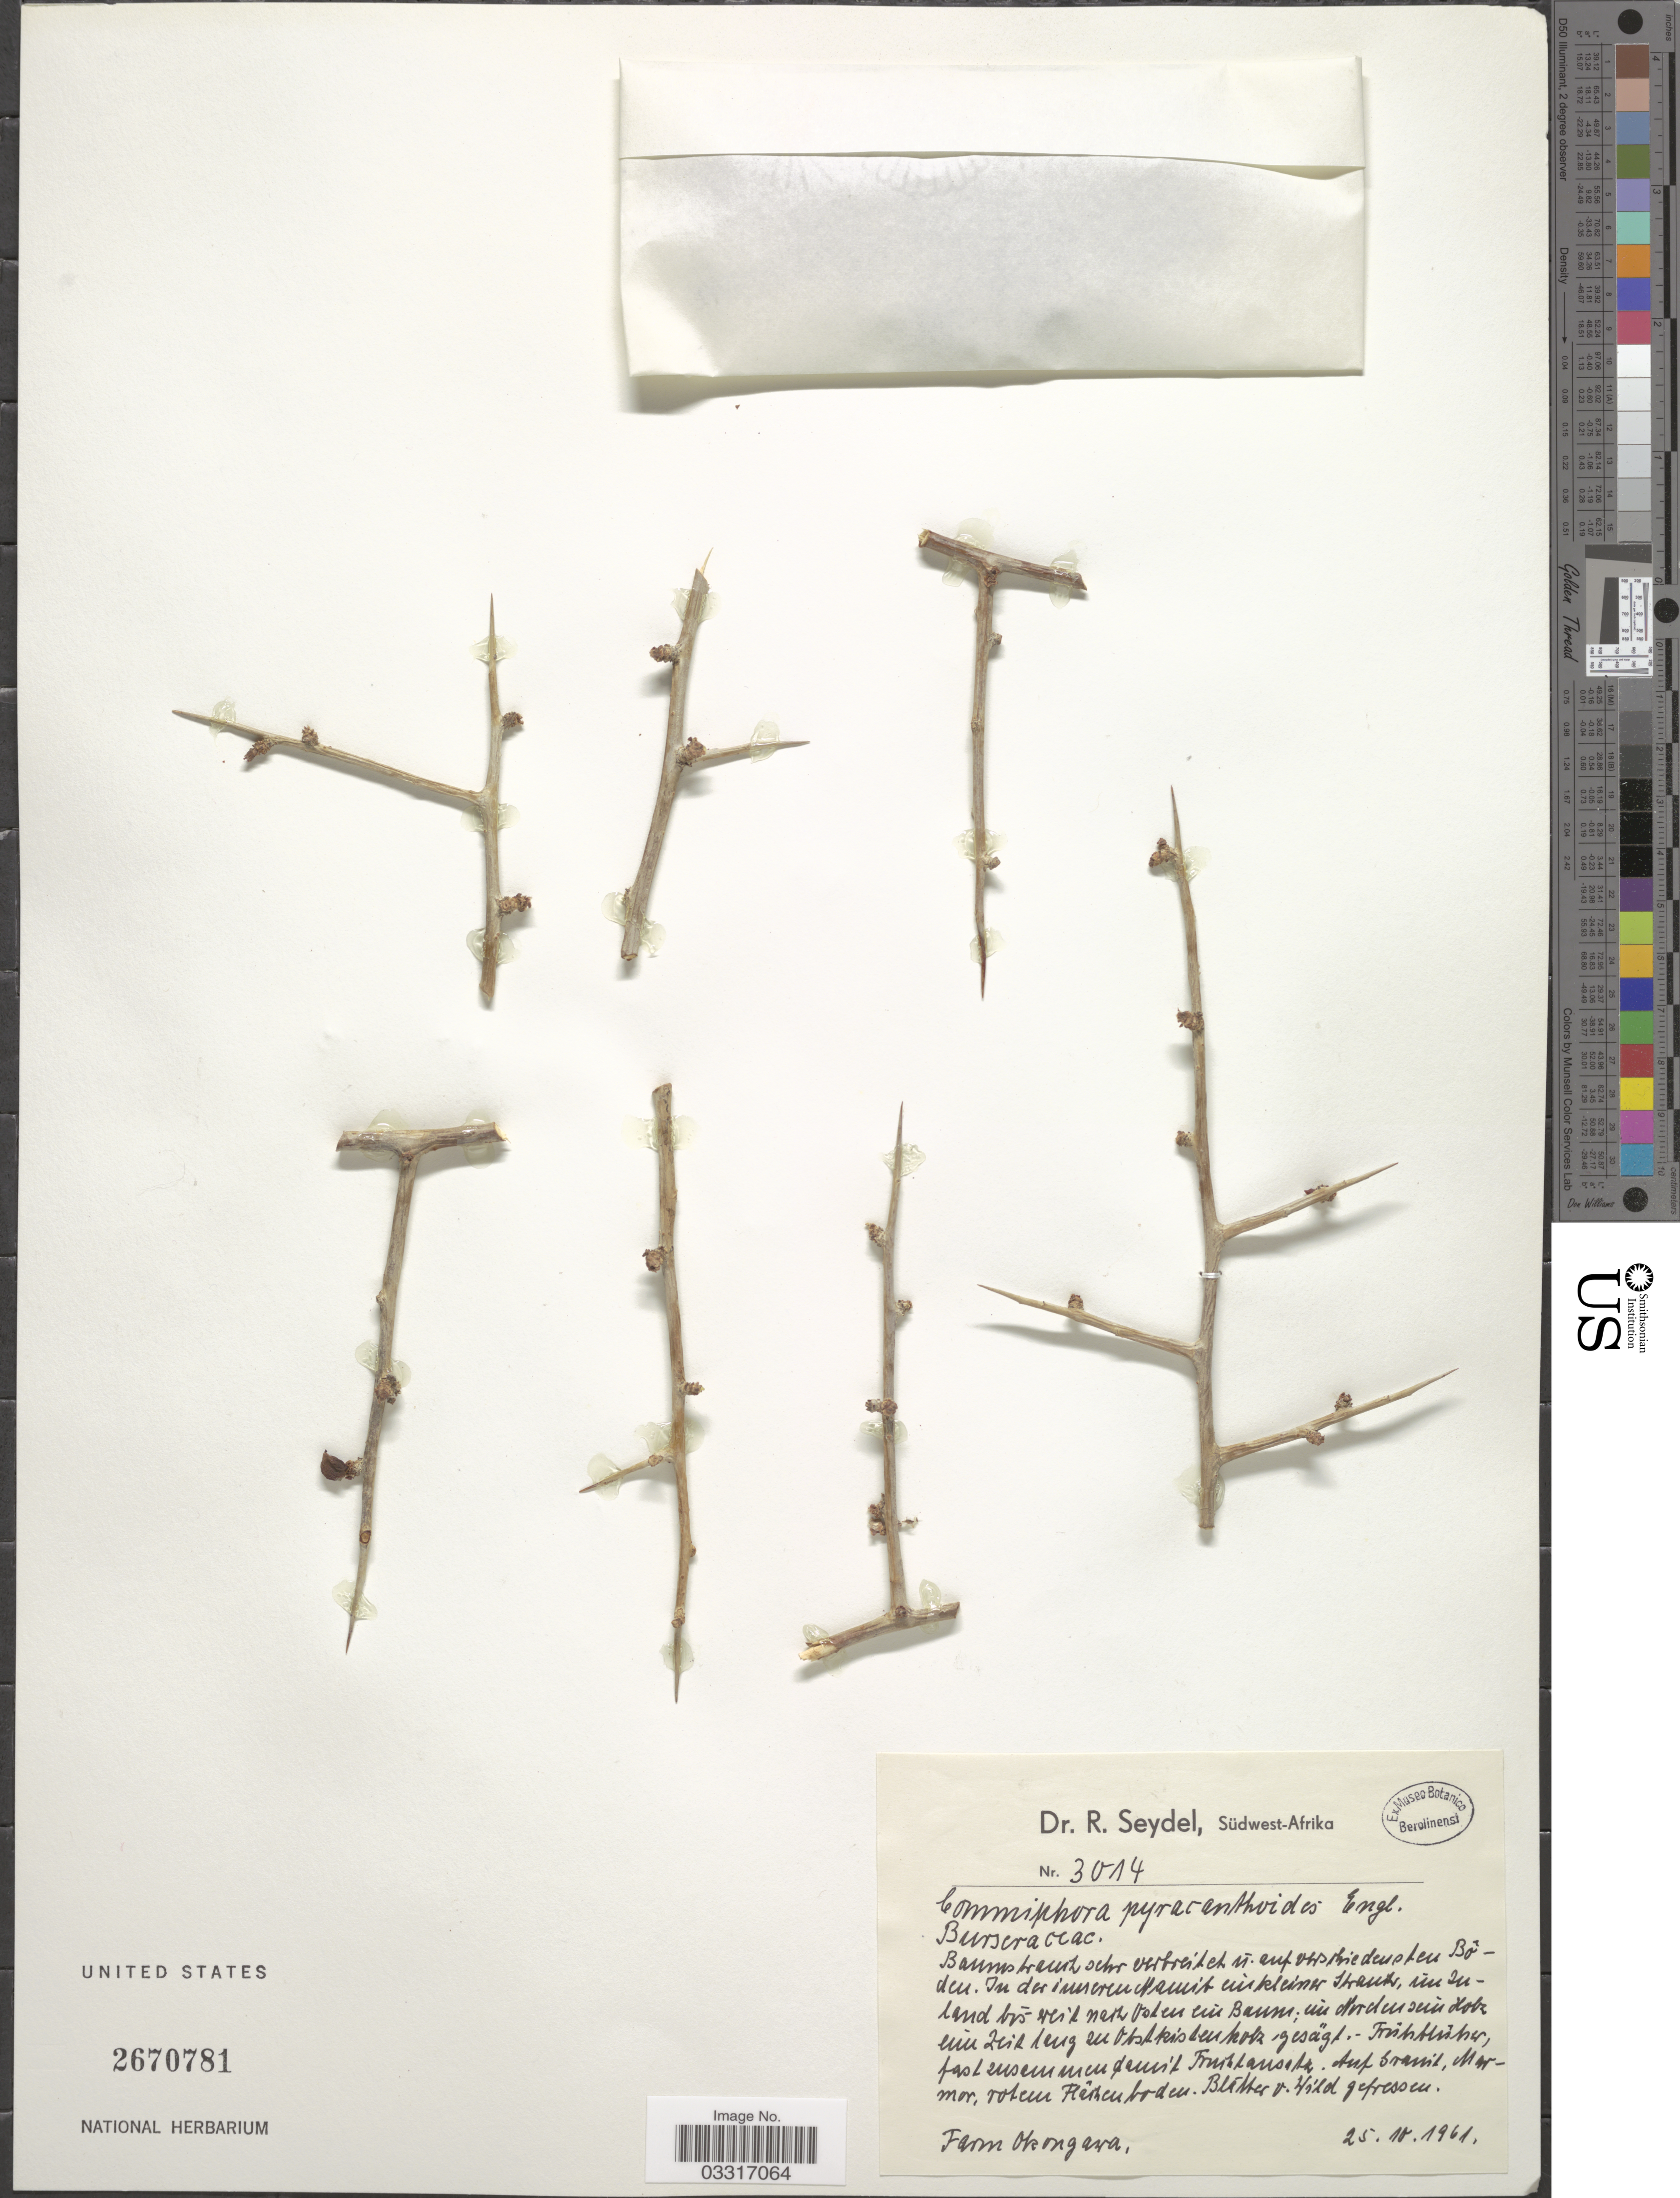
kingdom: Plantae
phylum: Tracheophyta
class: Magnoliopsida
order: Sapindales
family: Burseraceae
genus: Commiphora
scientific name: Commiphora pyracanthoides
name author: Engl.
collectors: R. Seydel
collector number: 3014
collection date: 1961-10-25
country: Namibia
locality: Südwest-Afrika. Farm Okongawa.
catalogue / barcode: US 2670781